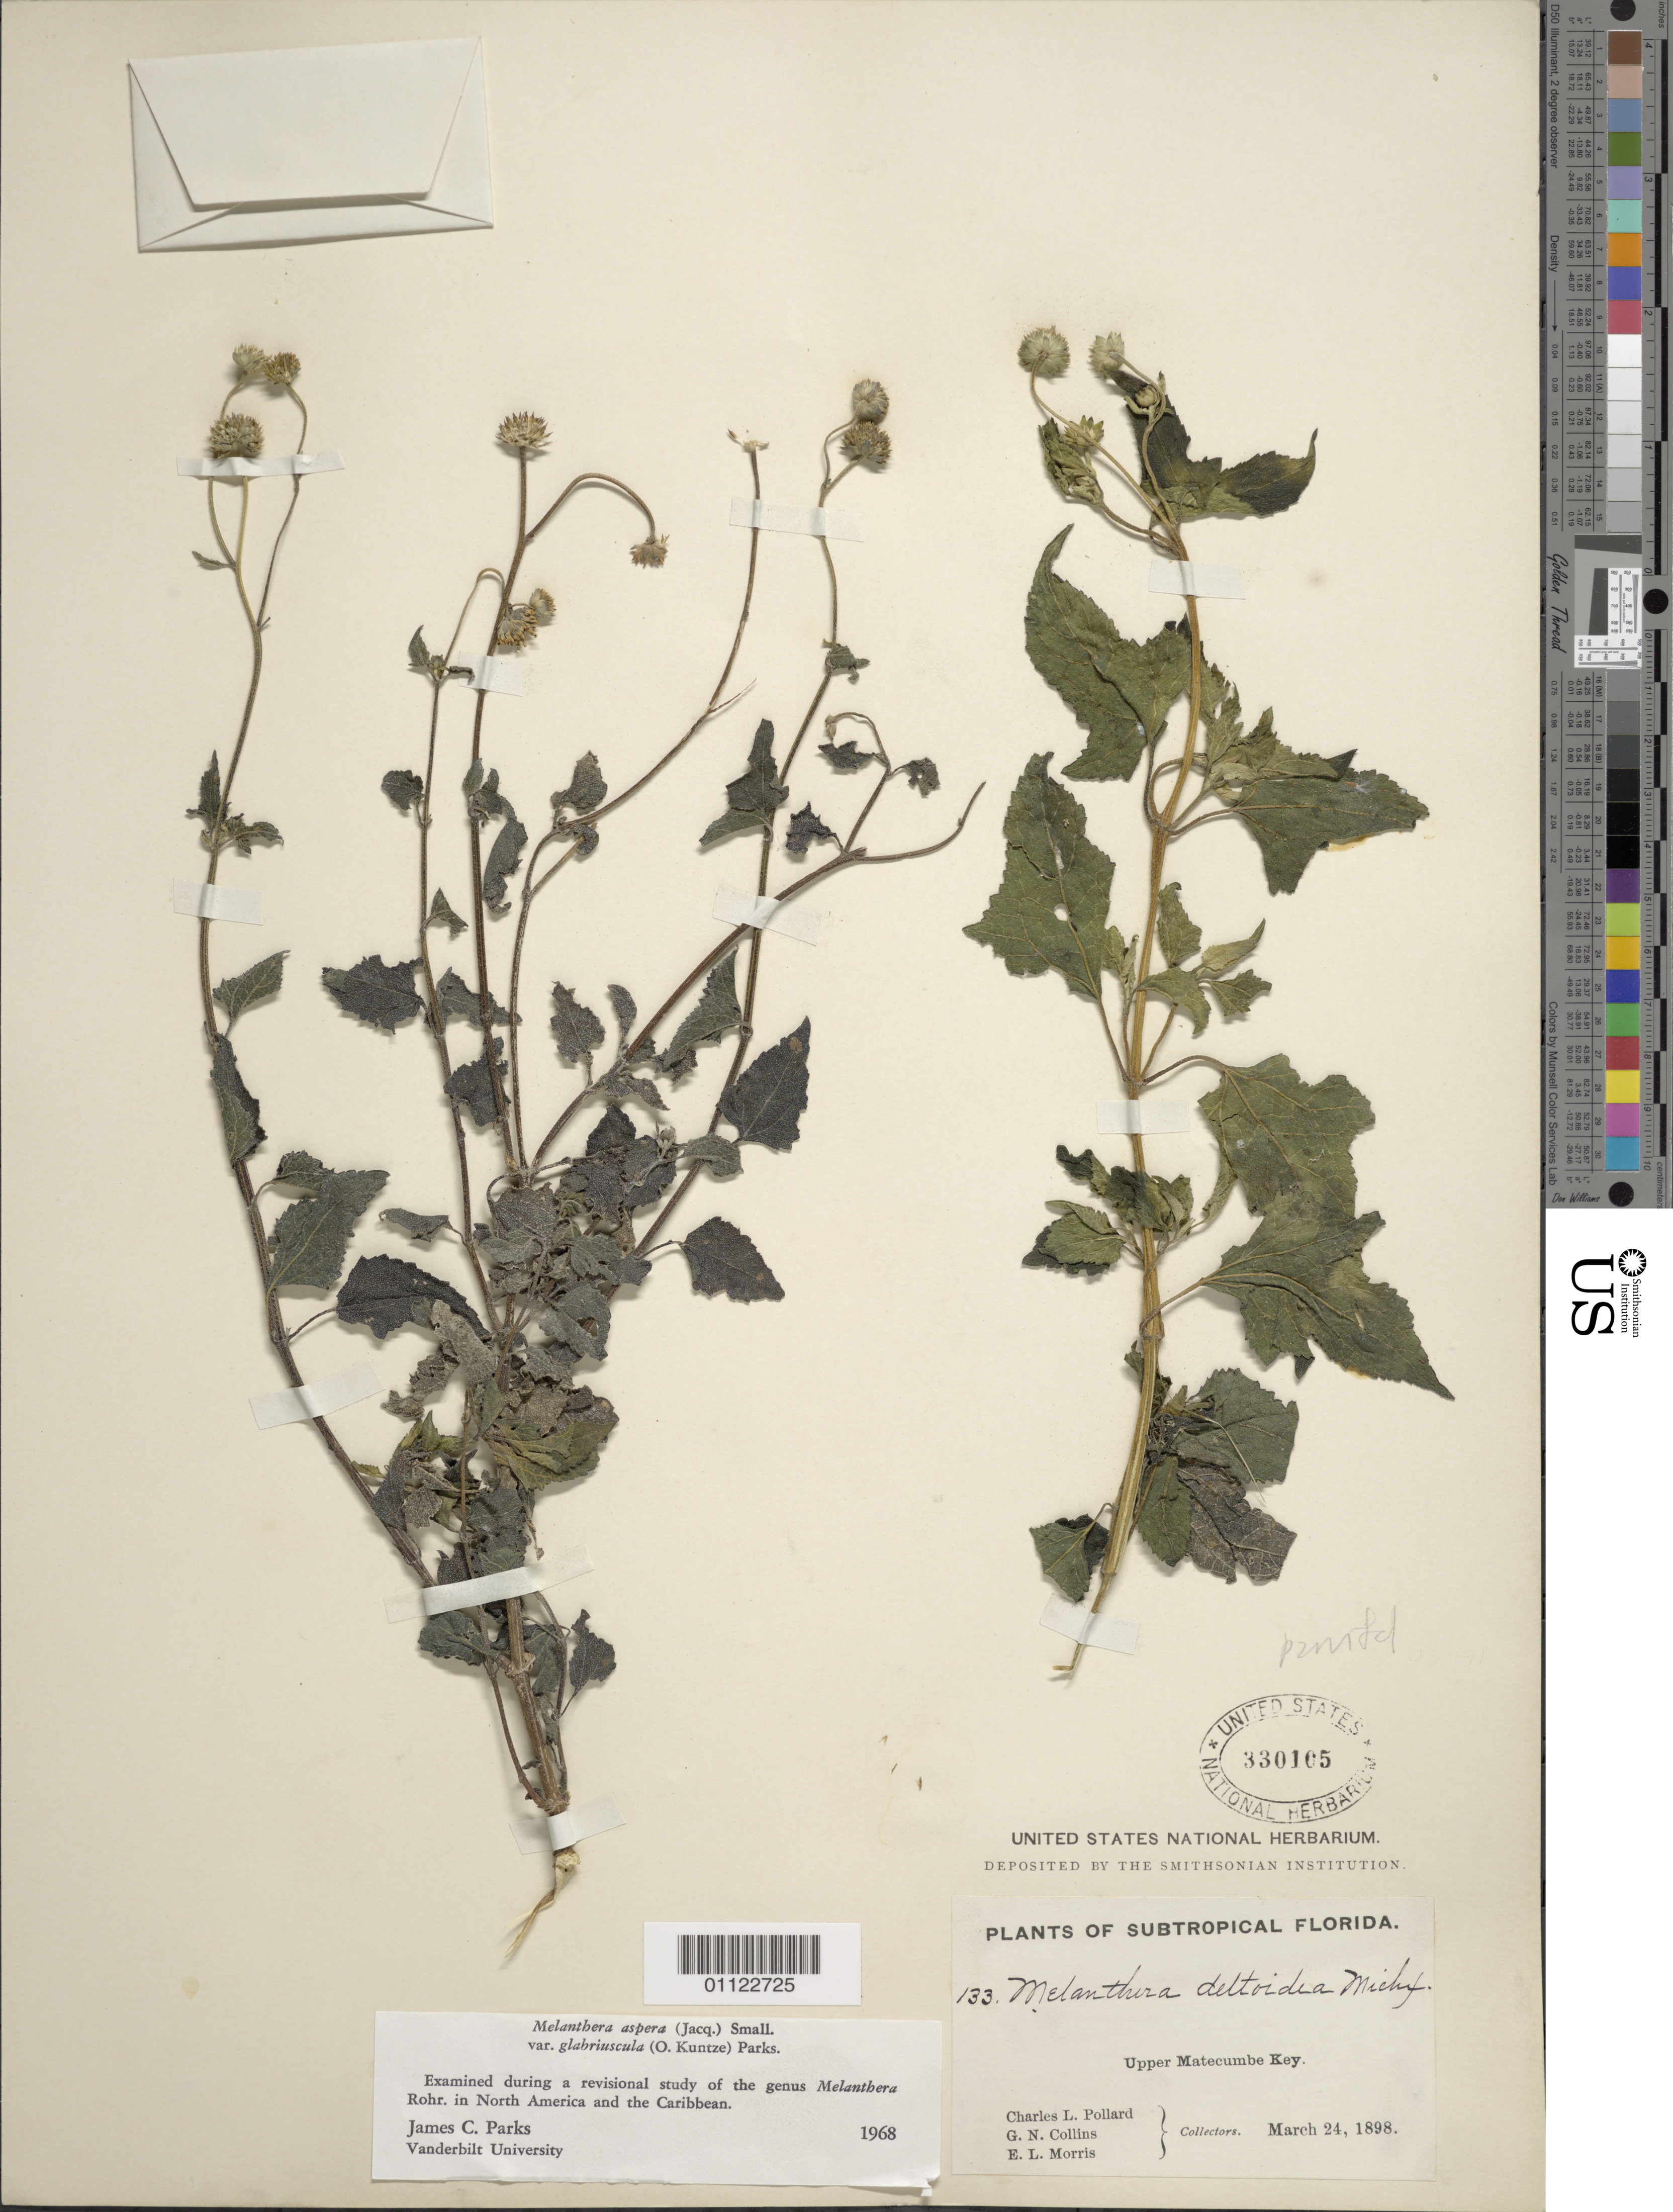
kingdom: Plantae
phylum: Tracheophyta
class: Magnoliopsida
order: Asterales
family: Asteraceae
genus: Melanthera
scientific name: Melanthera parvifolia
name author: Small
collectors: C. L. Pollard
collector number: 133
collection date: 1898-03-24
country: United States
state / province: Florida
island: Upper Matecumbe Key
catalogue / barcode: US 330165